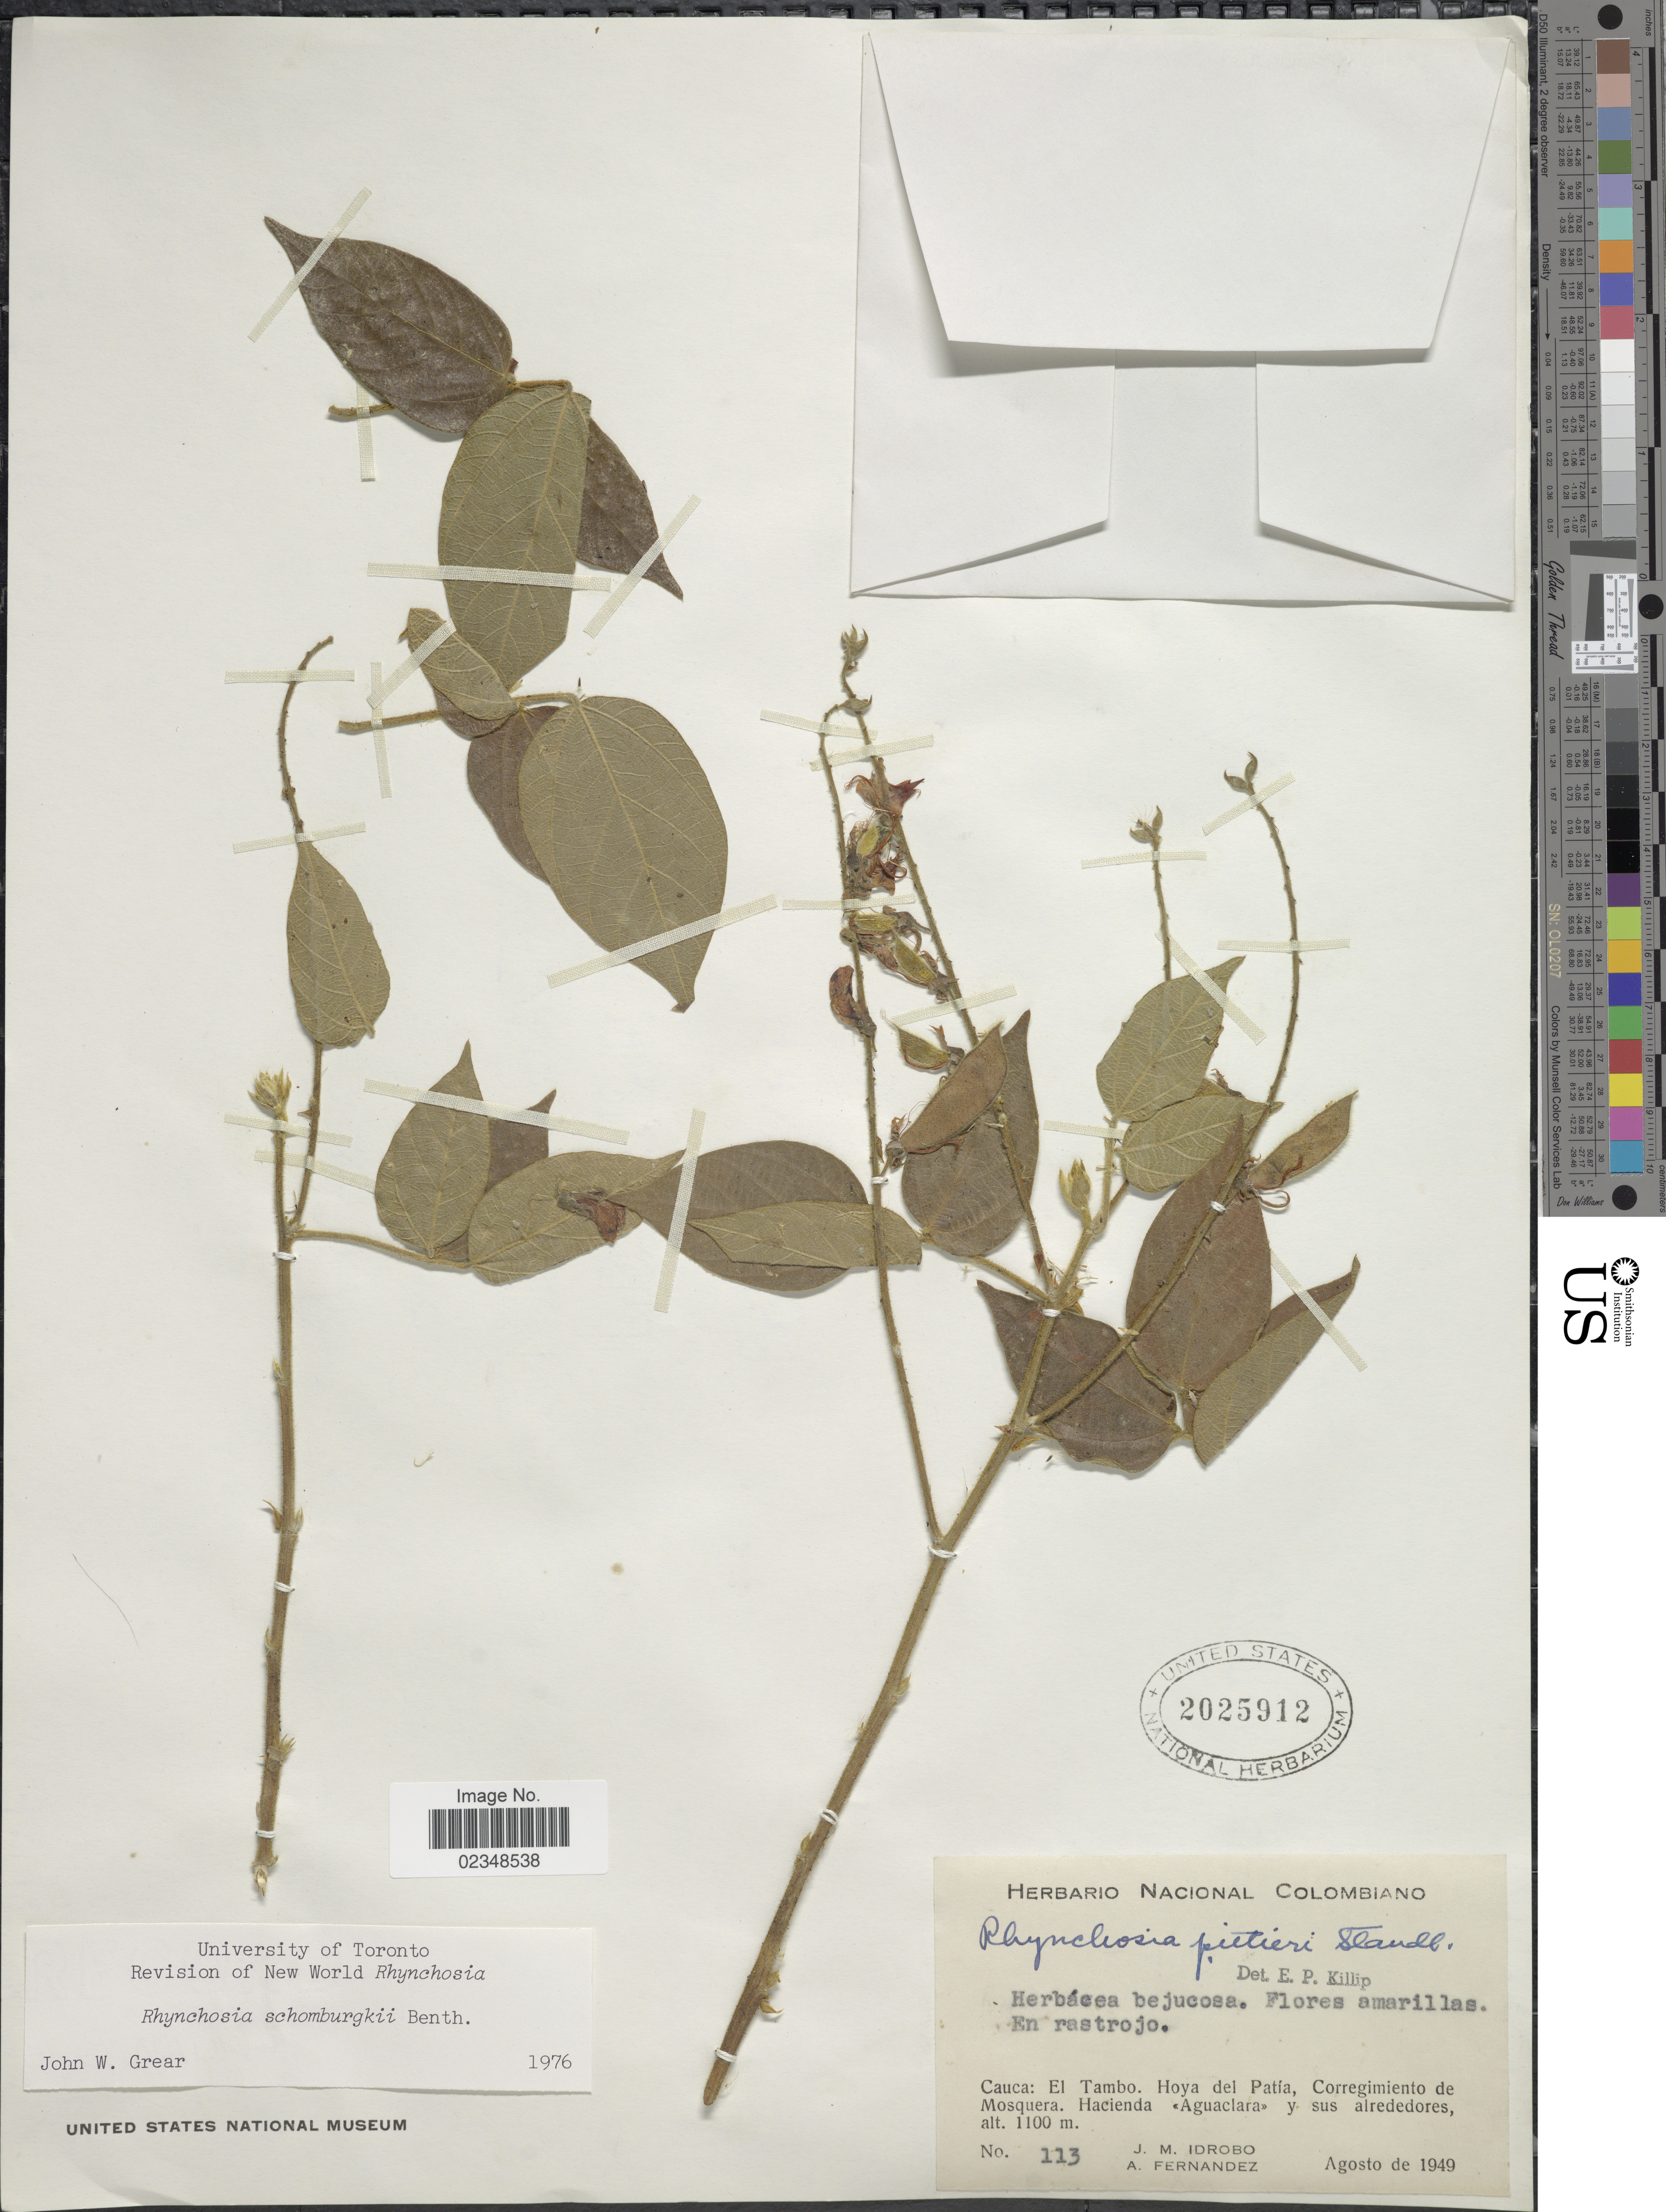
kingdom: Plantae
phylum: Tracheophyta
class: Magnoliopsida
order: Fabales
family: Fabaceae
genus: Rhynchosia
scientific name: Rhynchosia schomburgkii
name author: Benth. in Mart.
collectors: J. M. Idrobo & A. Fernandez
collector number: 113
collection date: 1949-08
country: Colombia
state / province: Cauca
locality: El Tambo Hoya del Patia, Corregimiento de Mosquera, Hacienda Aguaclara y sus alrededores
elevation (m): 1100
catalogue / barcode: US 2025912